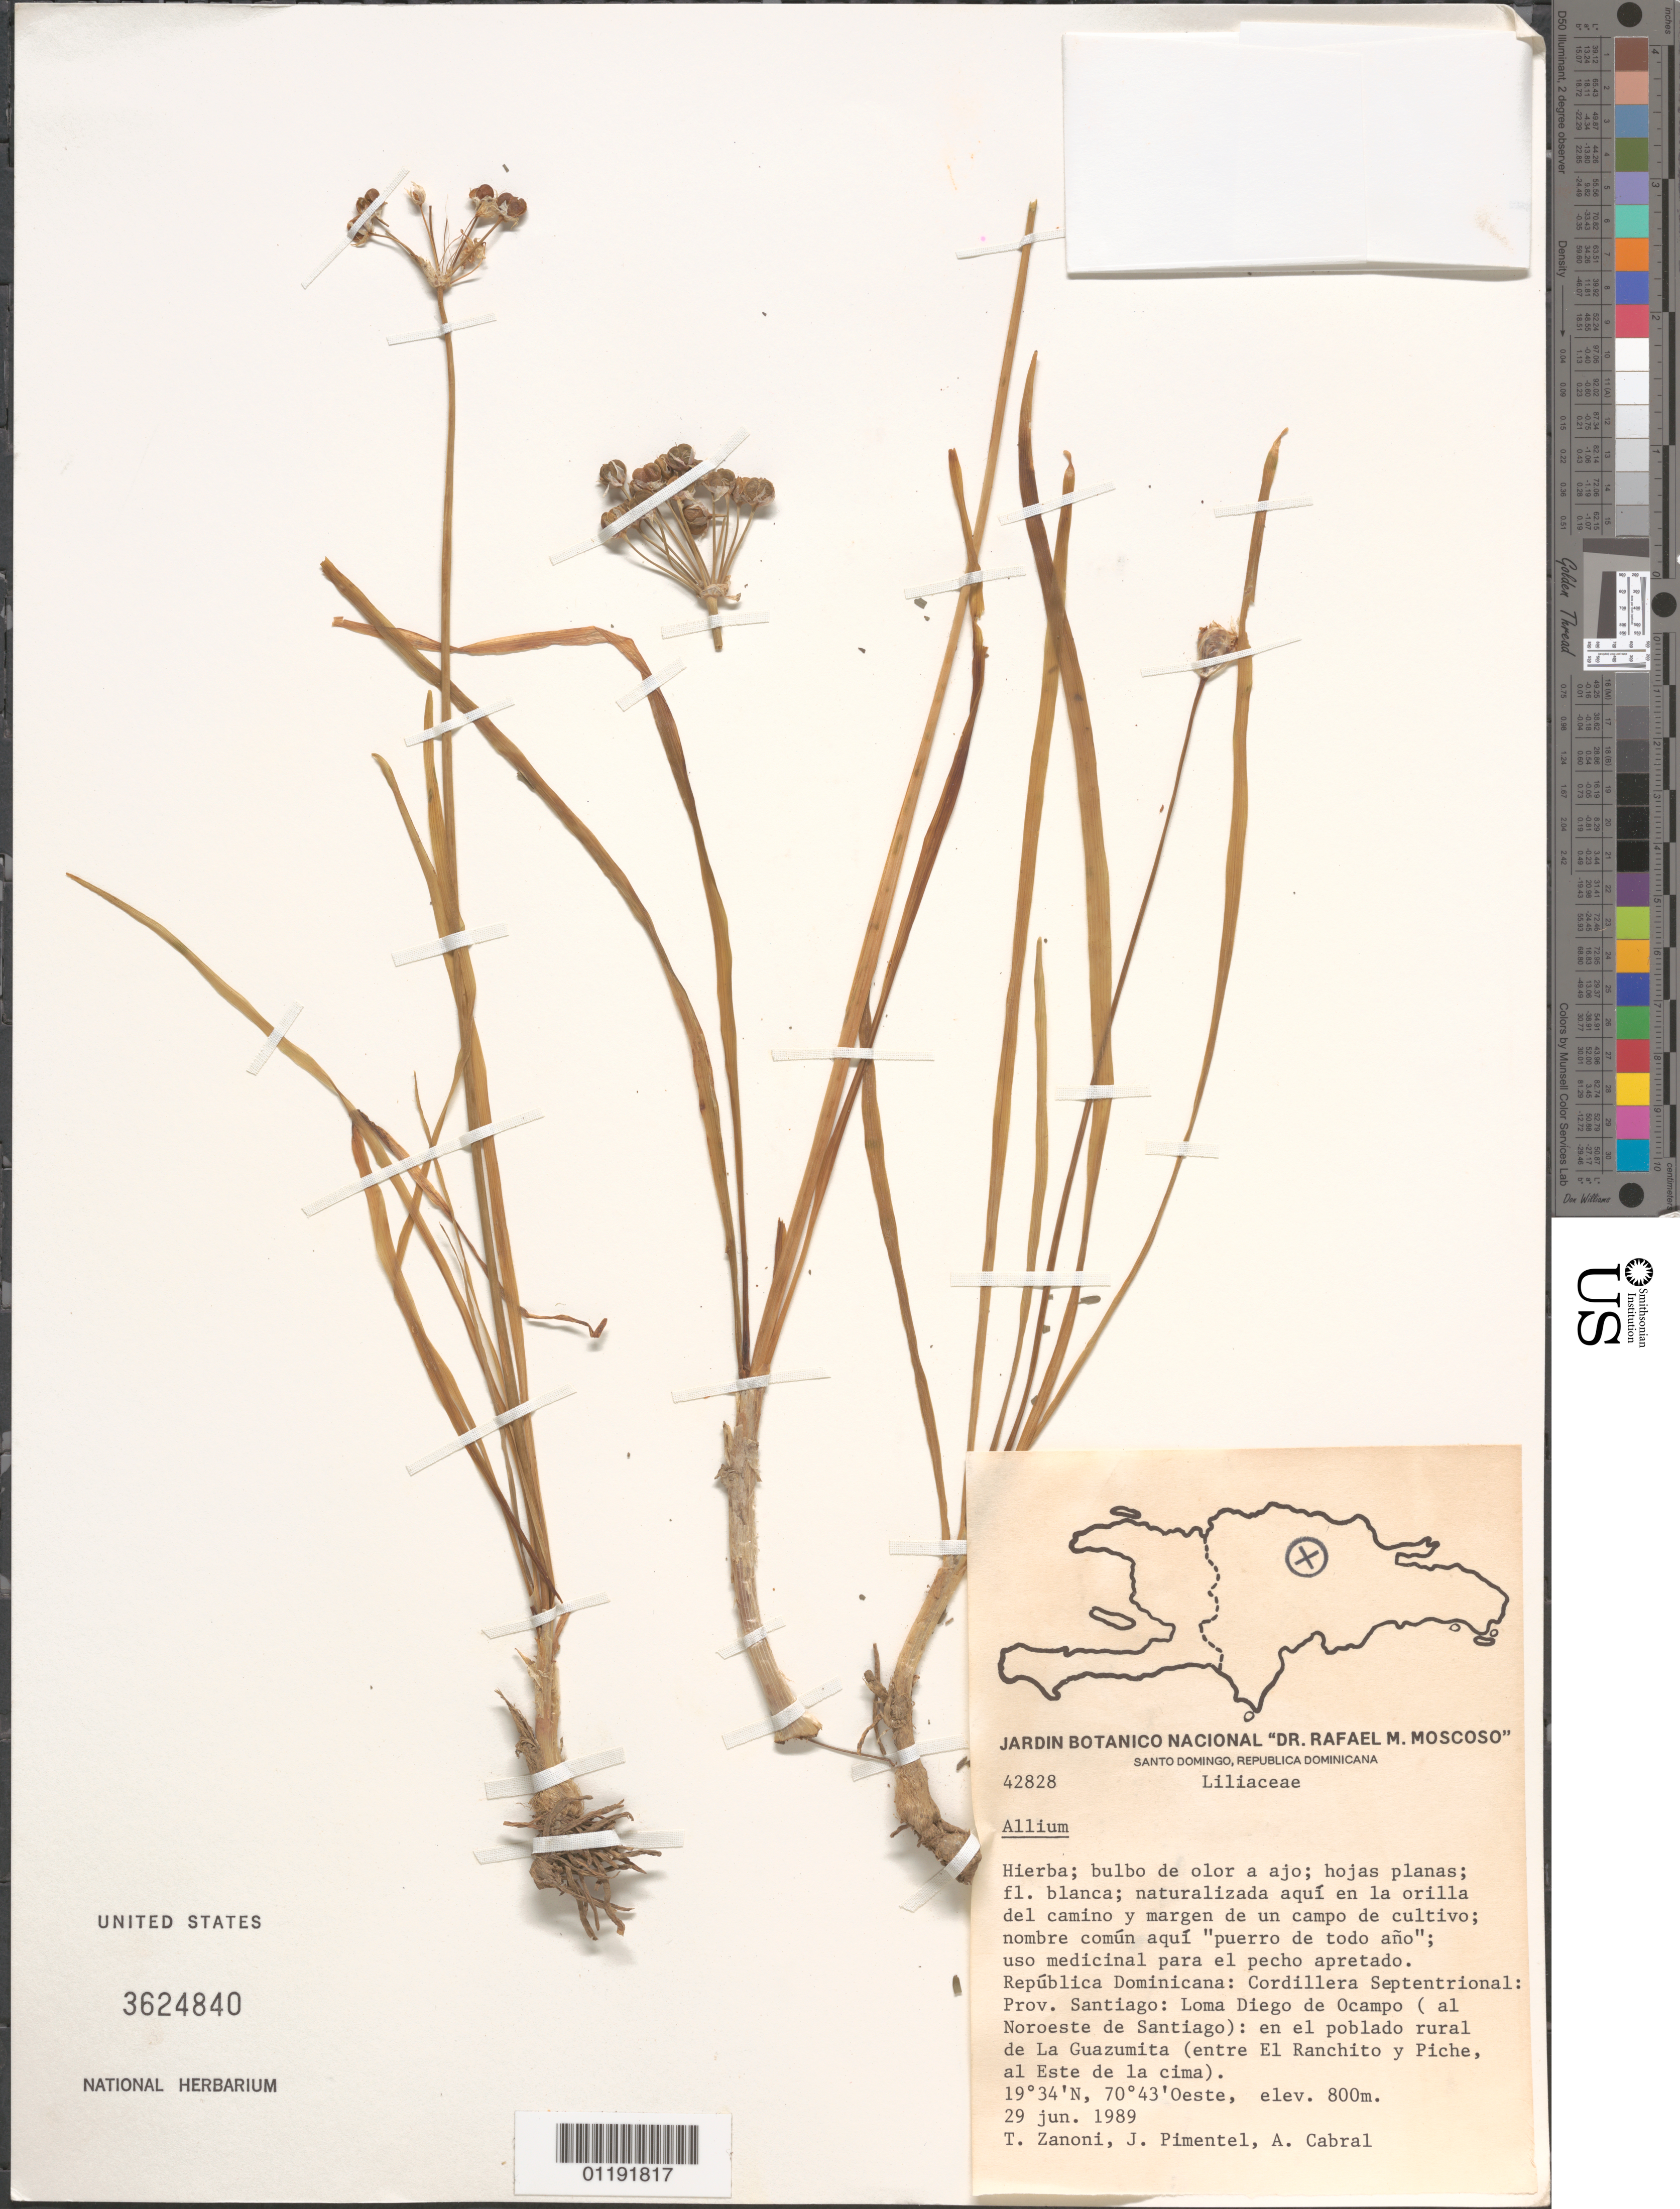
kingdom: Plantae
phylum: Tracheophyta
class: Liliopsida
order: Asparagales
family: Amaryllidaceae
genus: Allium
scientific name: Allium sp.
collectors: T. A. Zanoni, J. Pimentel & A. Cabral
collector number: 42828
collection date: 1989-06-29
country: Dominican Republic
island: Hispaniola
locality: Cordillera Septentrional, Loma Diego de Ocampo, NE of Santiao, La Guazumita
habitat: Populated rural area, along road on margin of farmed field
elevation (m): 800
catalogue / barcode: US 3624840